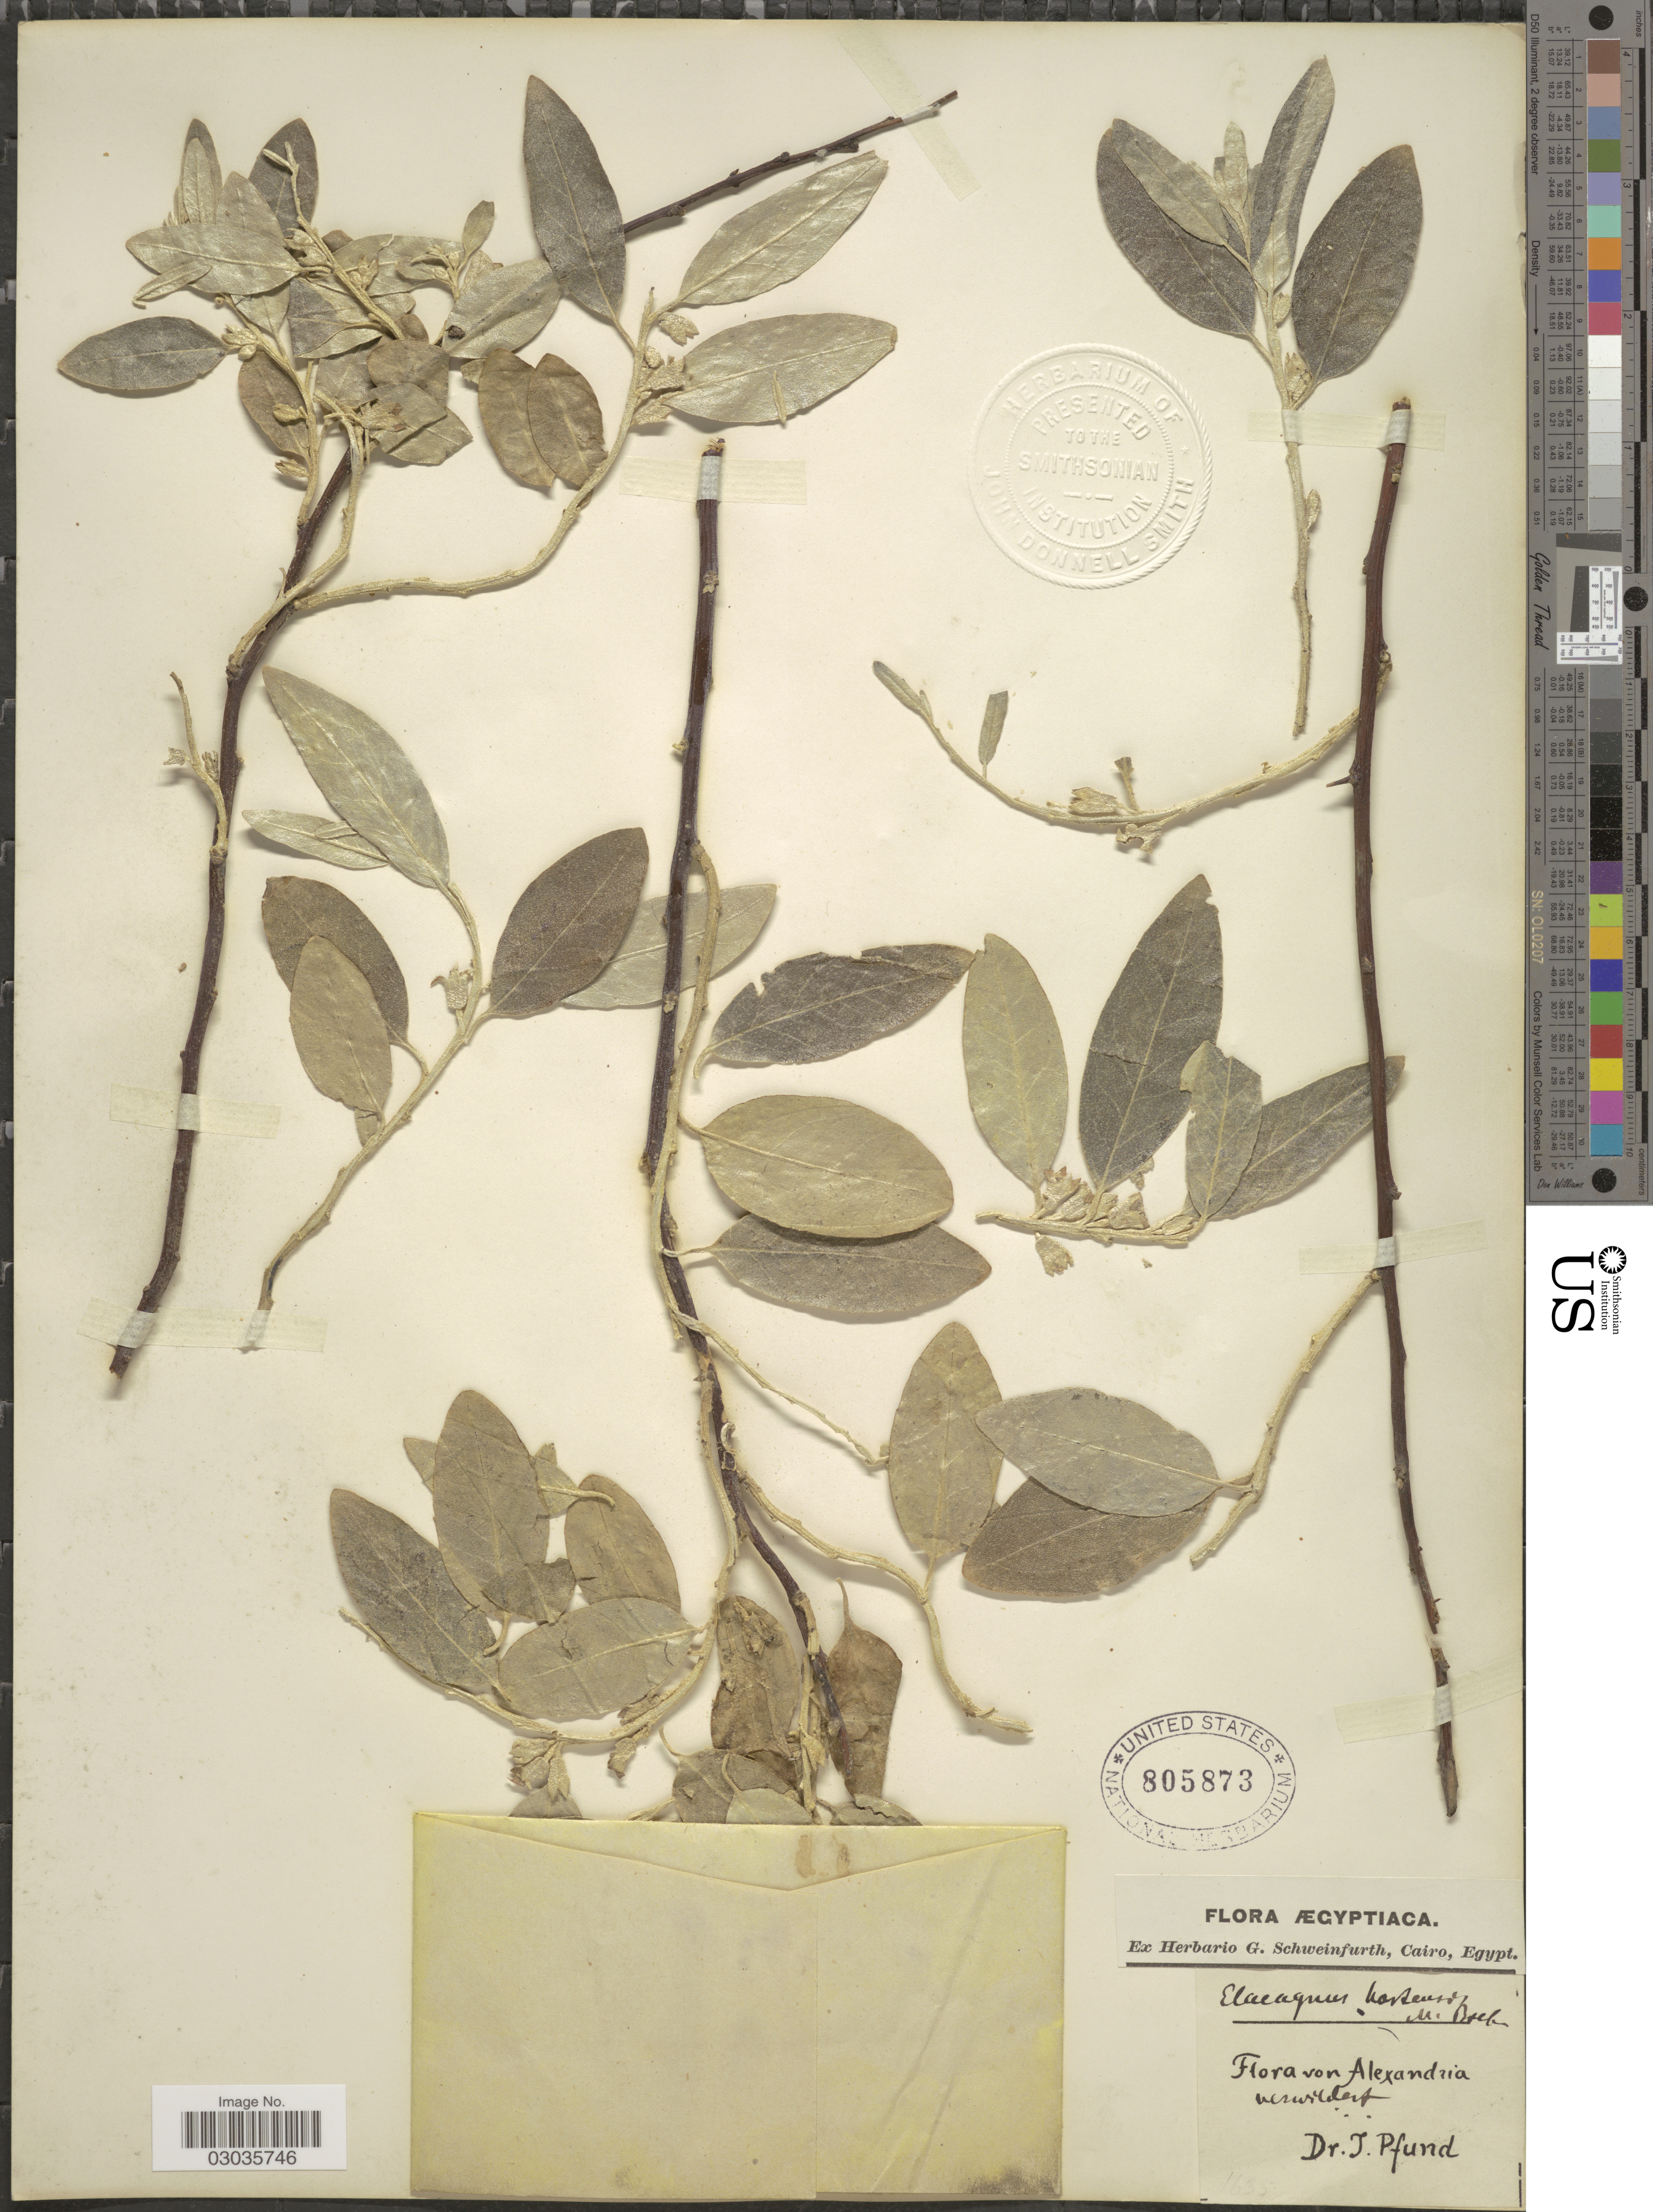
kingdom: Plantae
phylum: Tracheophyta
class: Magnoliopsida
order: Rosales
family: Elaeagnaceae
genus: Elaeagnus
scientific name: Elaeagnus angustifolia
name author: L.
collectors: J. Pfund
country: Egypt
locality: Ægyptiaca. Alexandria.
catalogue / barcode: US 805873